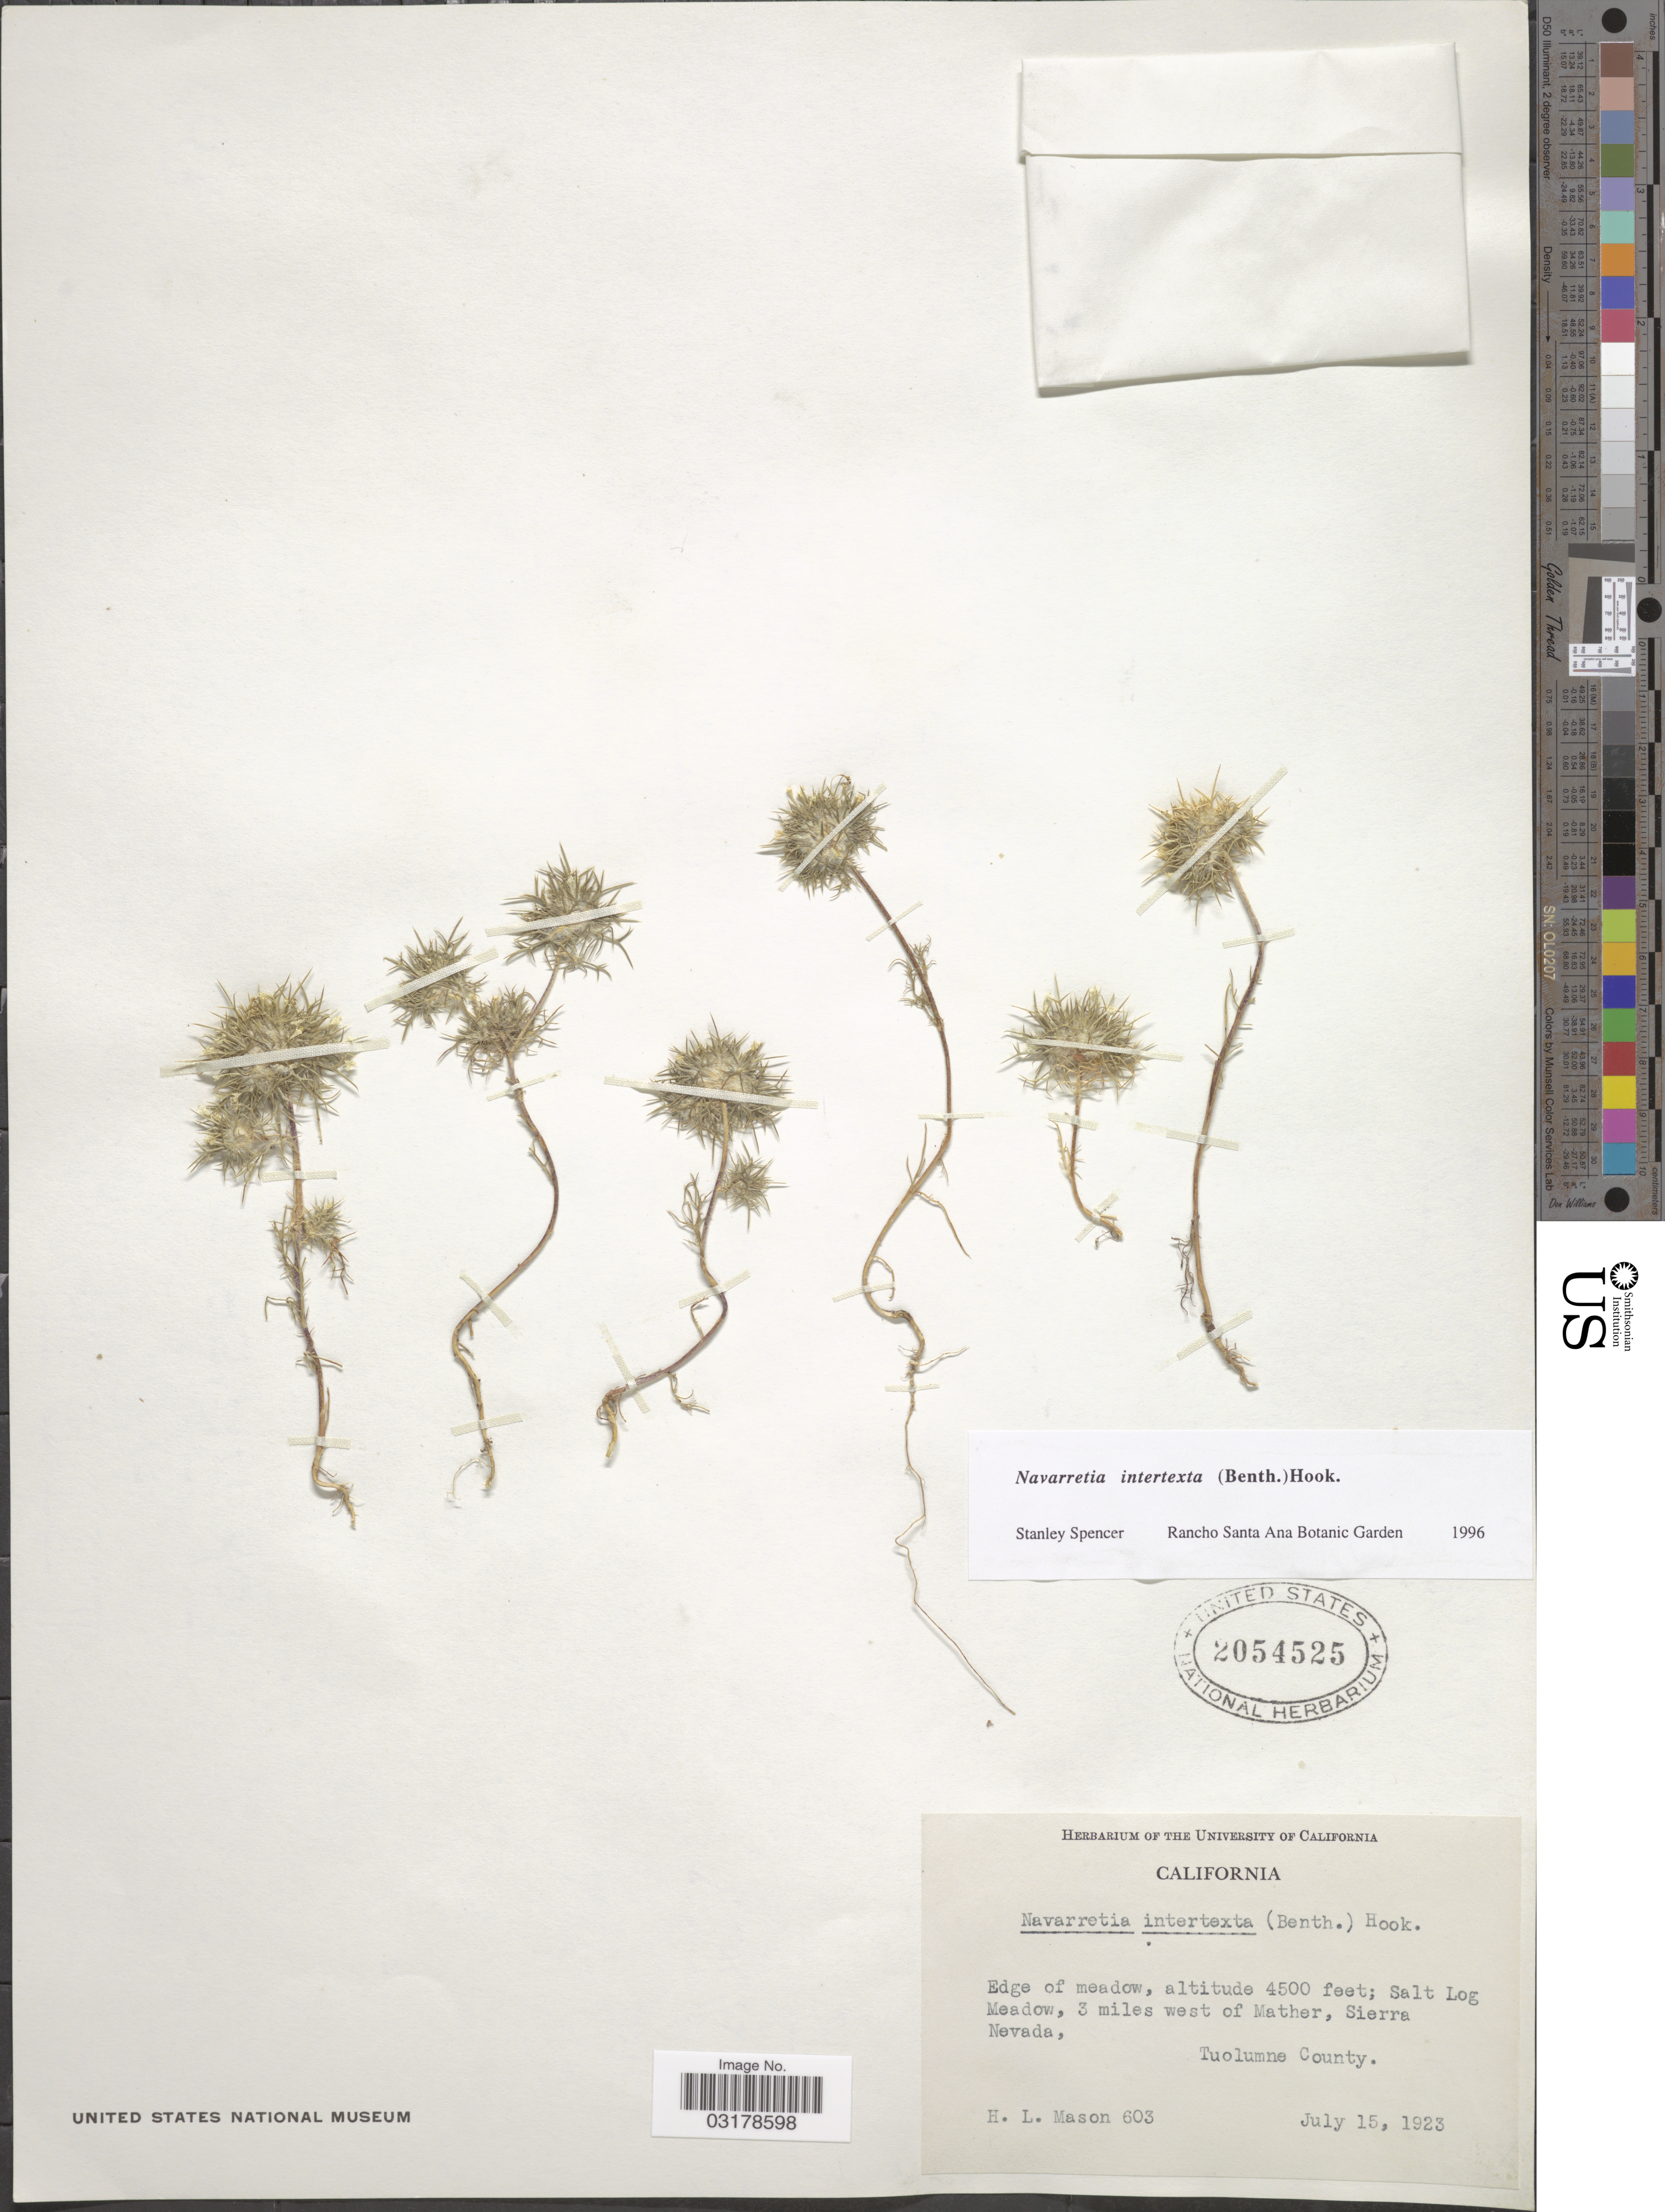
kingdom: Plantae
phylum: Tracheophyta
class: Magnoliopsida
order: Ericales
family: Polemoniaceae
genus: Navarretia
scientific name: Navarretia intertexta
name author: (Benth.) Hook.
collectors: H. L. Mason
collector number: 603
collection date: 1923-07-15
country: United States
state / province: California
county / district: Tuolumne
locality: Salt Log Meadow, 3 miles west of Mather, Sierra Nevada, Tuolumne County.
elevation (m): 1372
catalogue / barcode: US 2054525